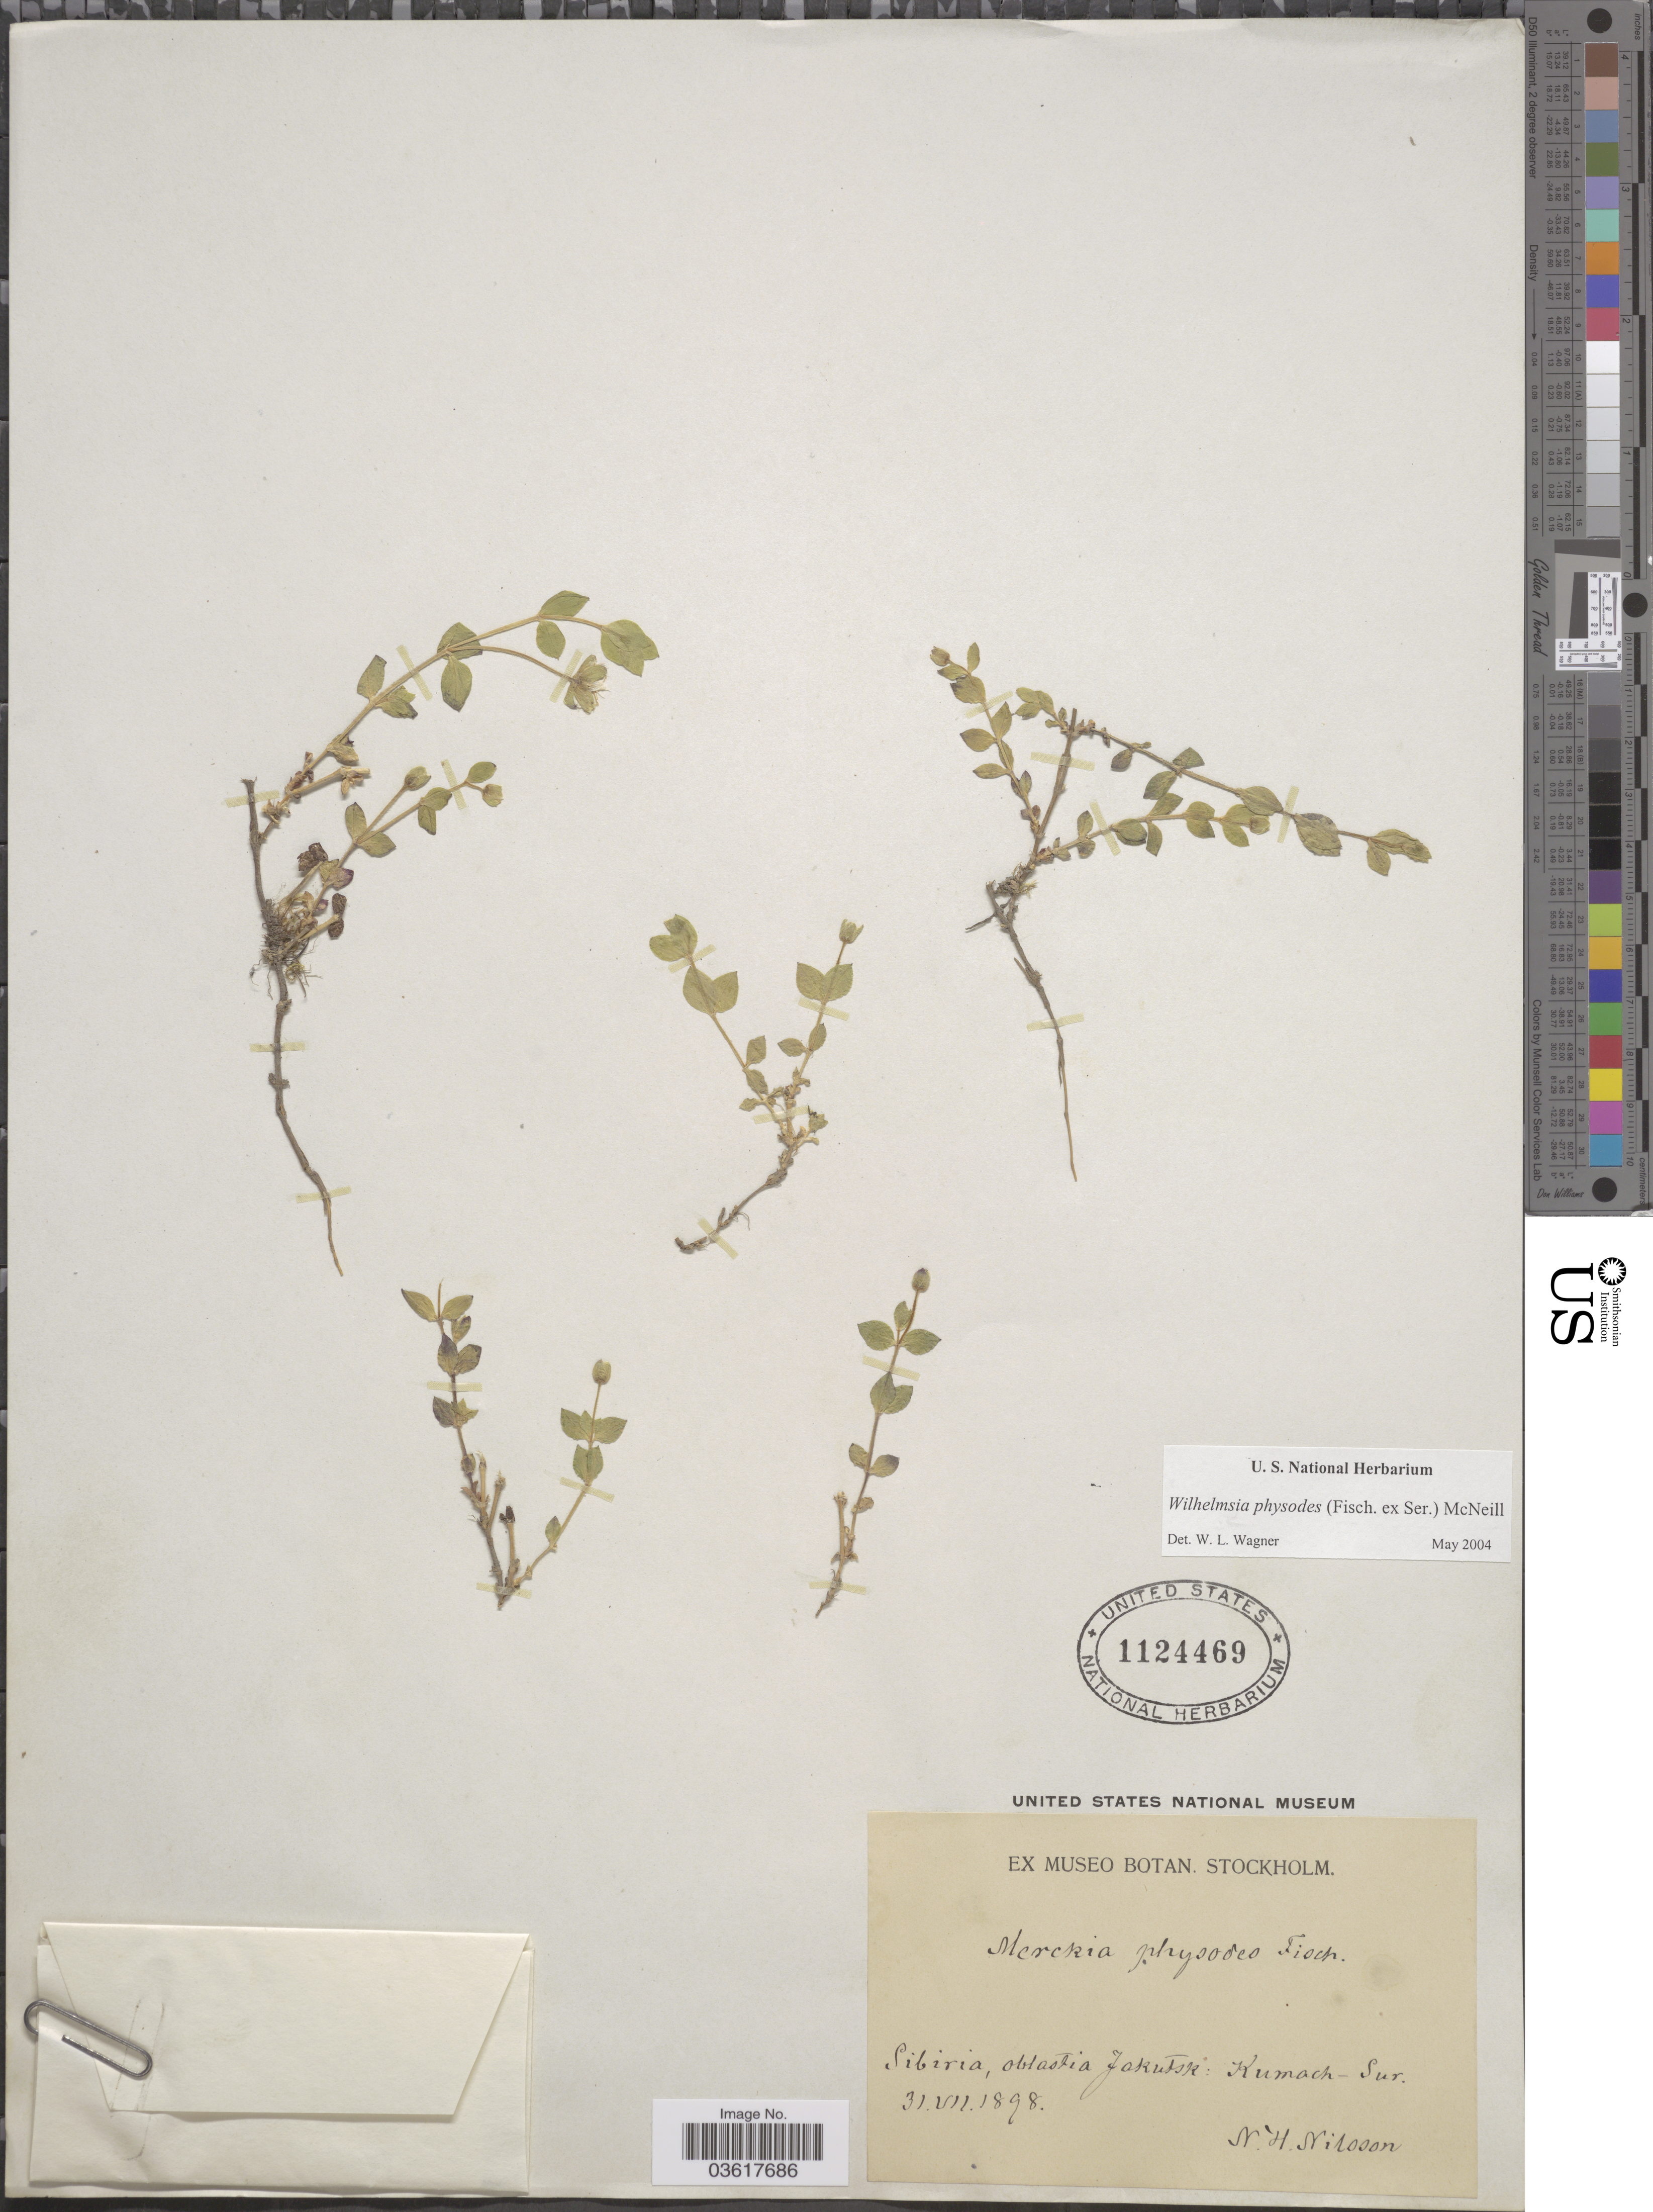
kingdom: Plantae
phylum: Tracheophyta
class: Magnoliopsida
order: Caryophyllales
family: Caryophyllaceae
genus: Wilhelmsia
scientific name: Wilhelmsia sp.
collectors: N. H. Nilsson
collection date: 1898-07-31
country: Russian Federation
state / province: Sakha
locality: Sibiria, oblastia Jakutsk: Kumach-Sur.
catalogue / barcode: US 1124469